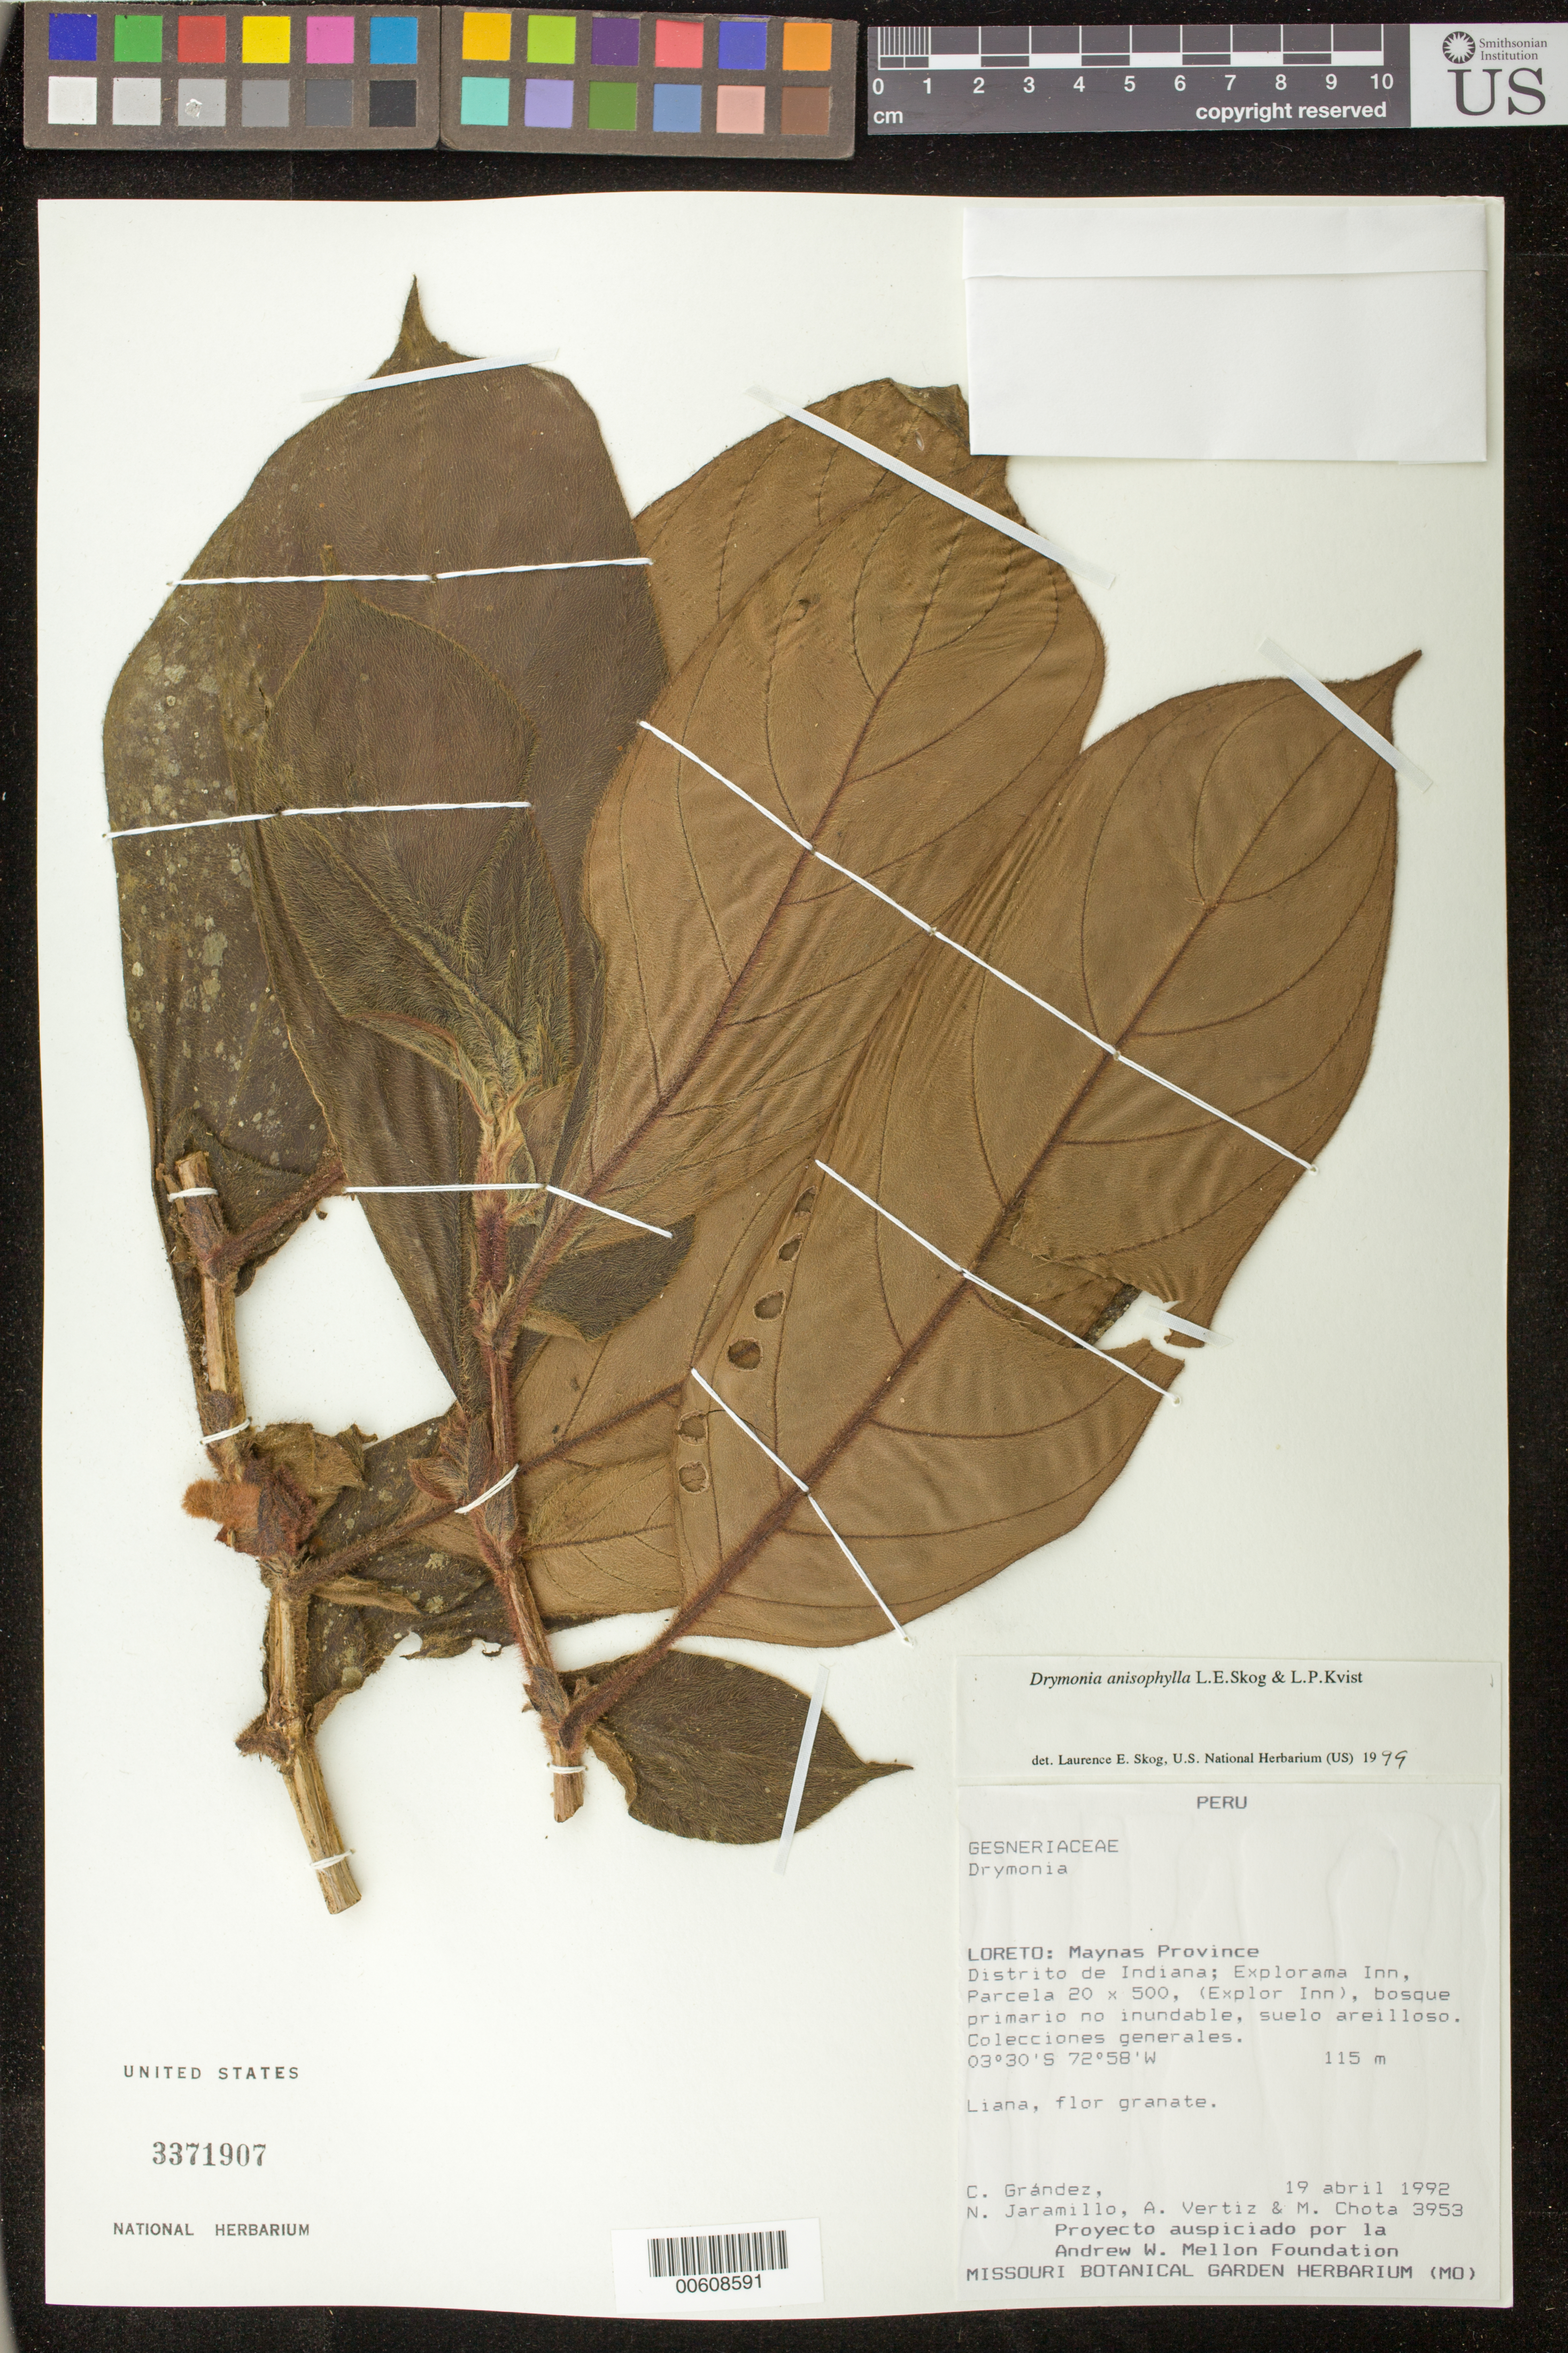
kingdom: Plantae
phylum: Tracheophyta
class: Magnoliopsida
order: Lamiales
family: Gesneriaceae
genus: Drymonia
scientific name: Drymonia anisophylla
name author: L.E. Skog & L.P. Kvist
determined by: Skog, Laurence E.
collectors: C. Grández, N. Jaramillo, J. Vicente & M. Chota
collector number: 3953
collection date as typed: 19 Apr 1992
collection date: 1992-04-19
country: Peru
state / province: Loreto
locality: Prov. Maynas, Dtto. de Indiana; Explorama Inn, Parcela 20 x 500 (Explor Inn)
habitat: Bosque primario no inundable, suelo areilloso; colecciones generales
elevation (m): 115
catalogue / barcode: US 3371907